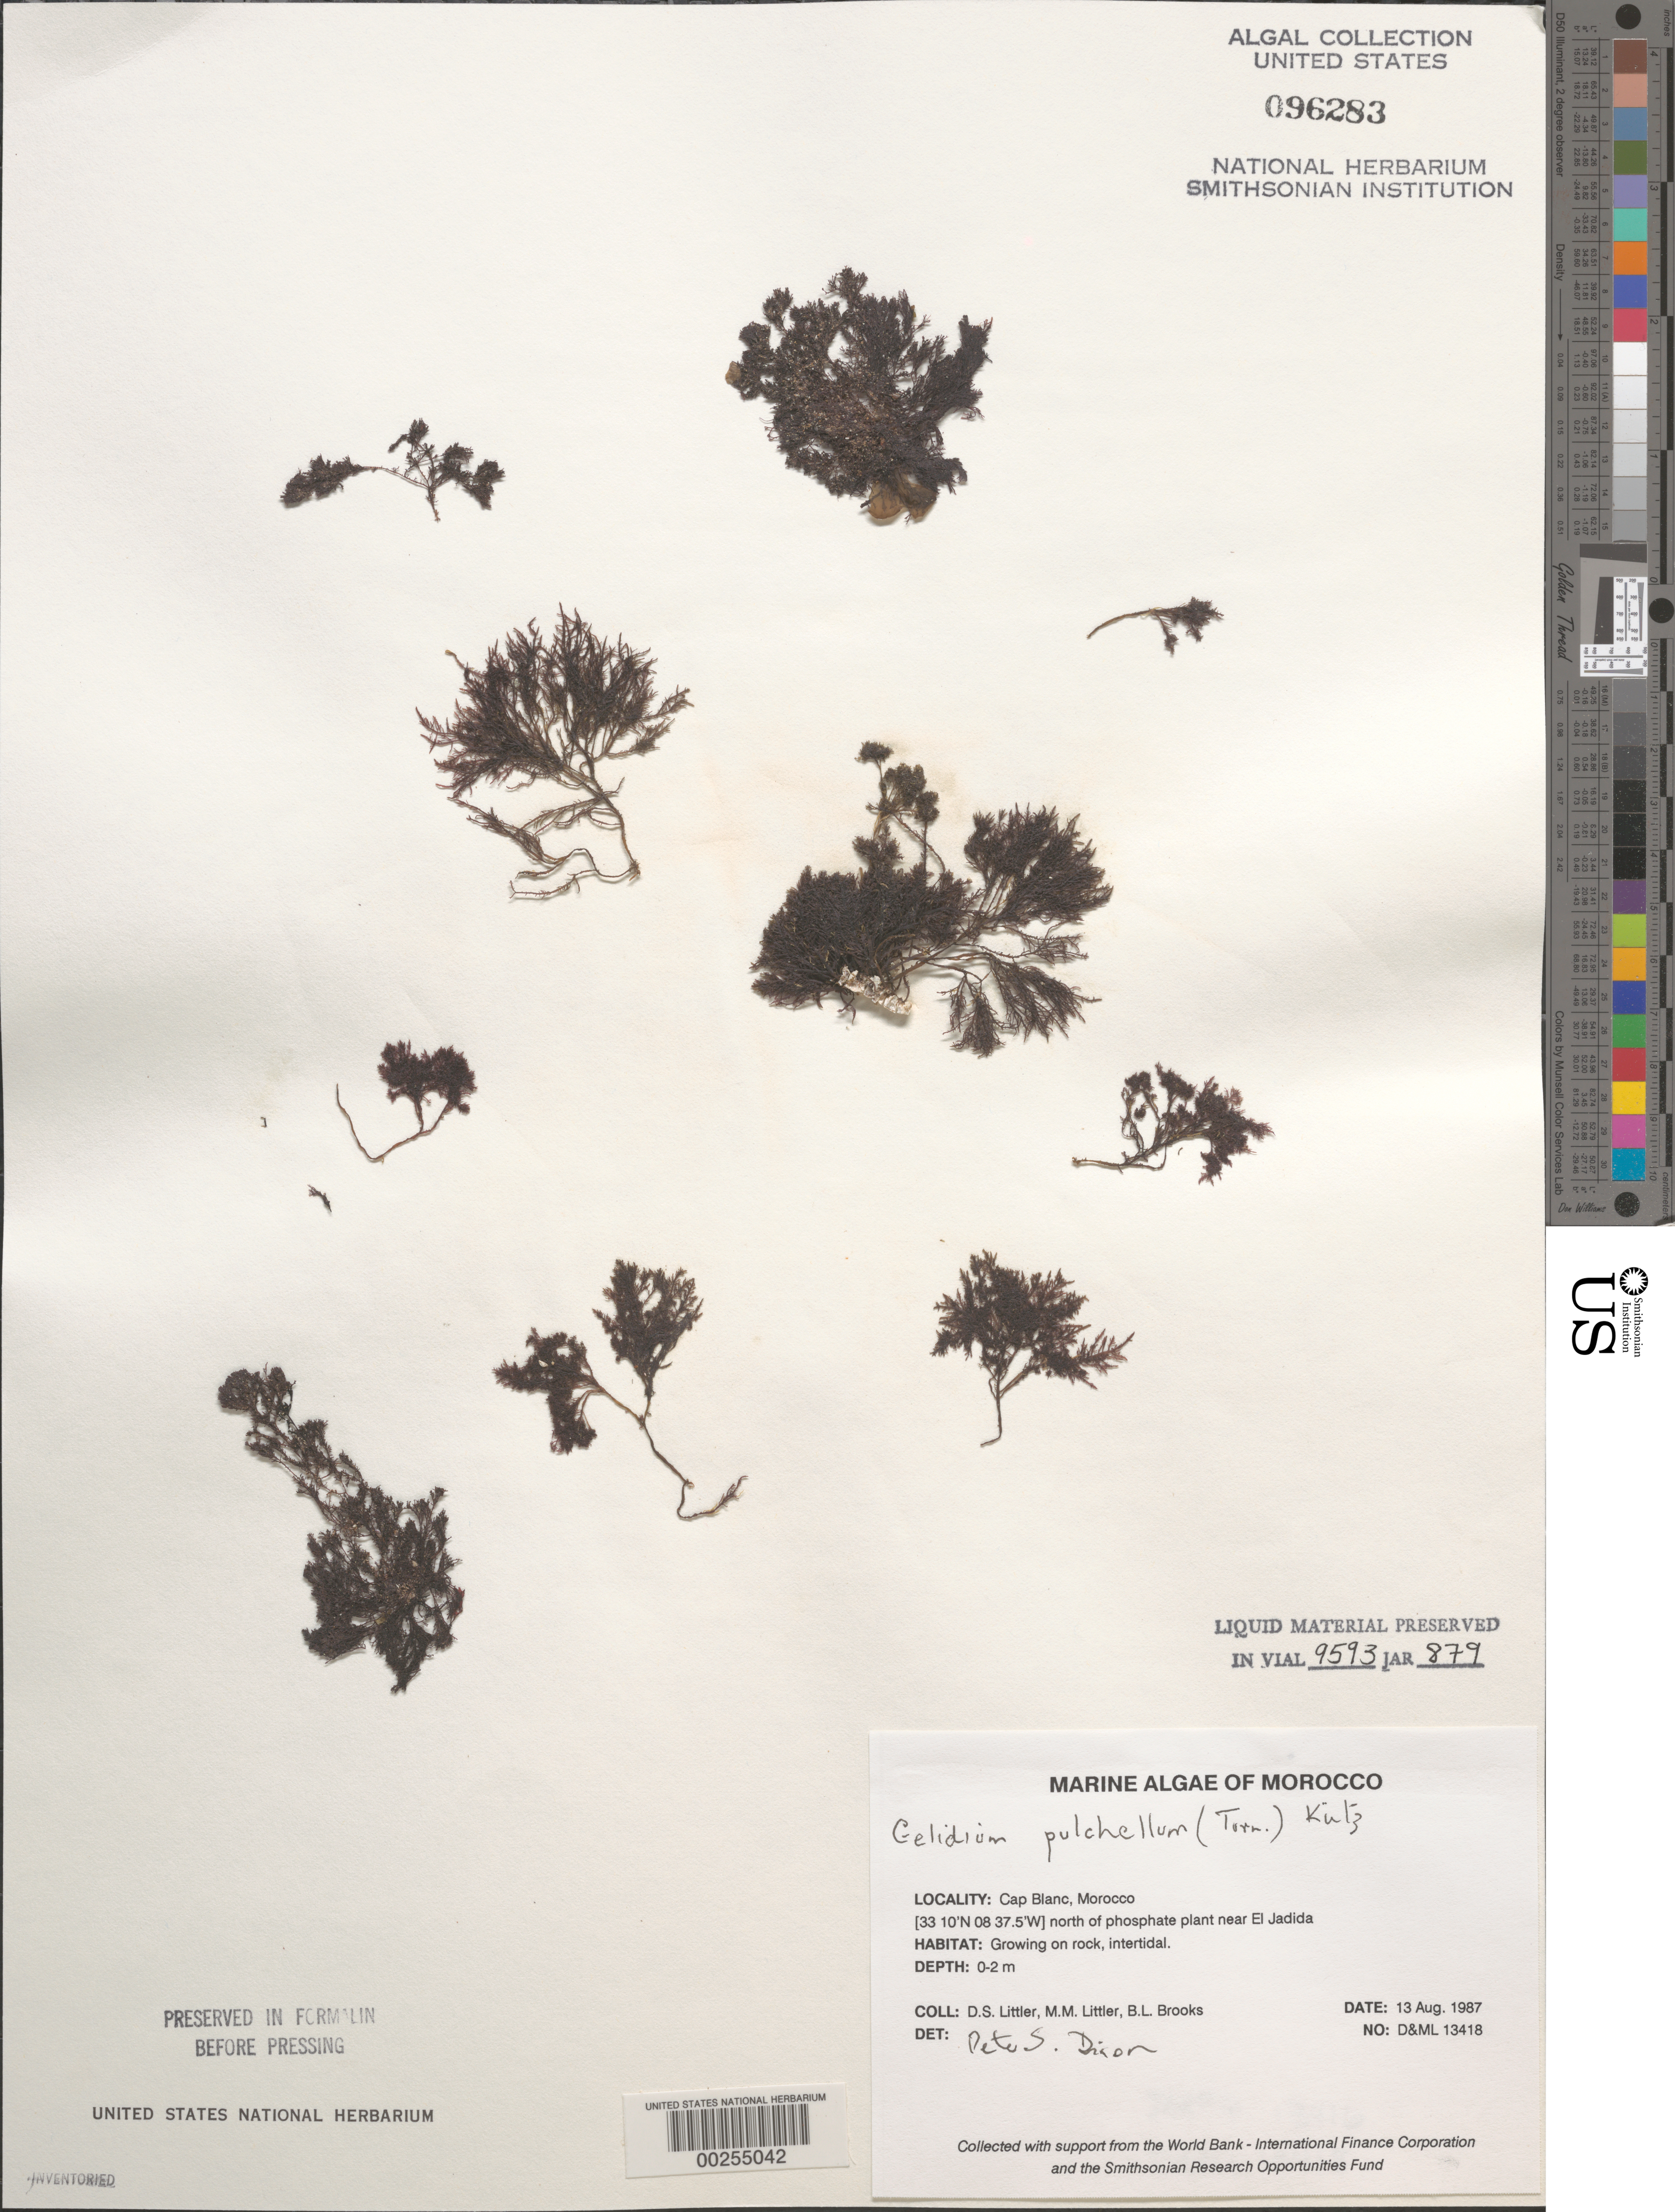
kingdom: Plantae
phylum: Rhodophyta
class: Florideophyceae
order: Gelidiales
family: Gelidiaceae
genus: Gelidium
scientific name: Gelidium pulchellum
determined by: Dixon, P. S.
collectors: D. S. Littler, M. M. Littler & B. Brooks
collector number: D&ML 13418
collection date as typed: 13 Aug 1987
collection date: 1987-08-13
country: Morocco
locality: Cap Blanc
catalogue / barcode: US 96283